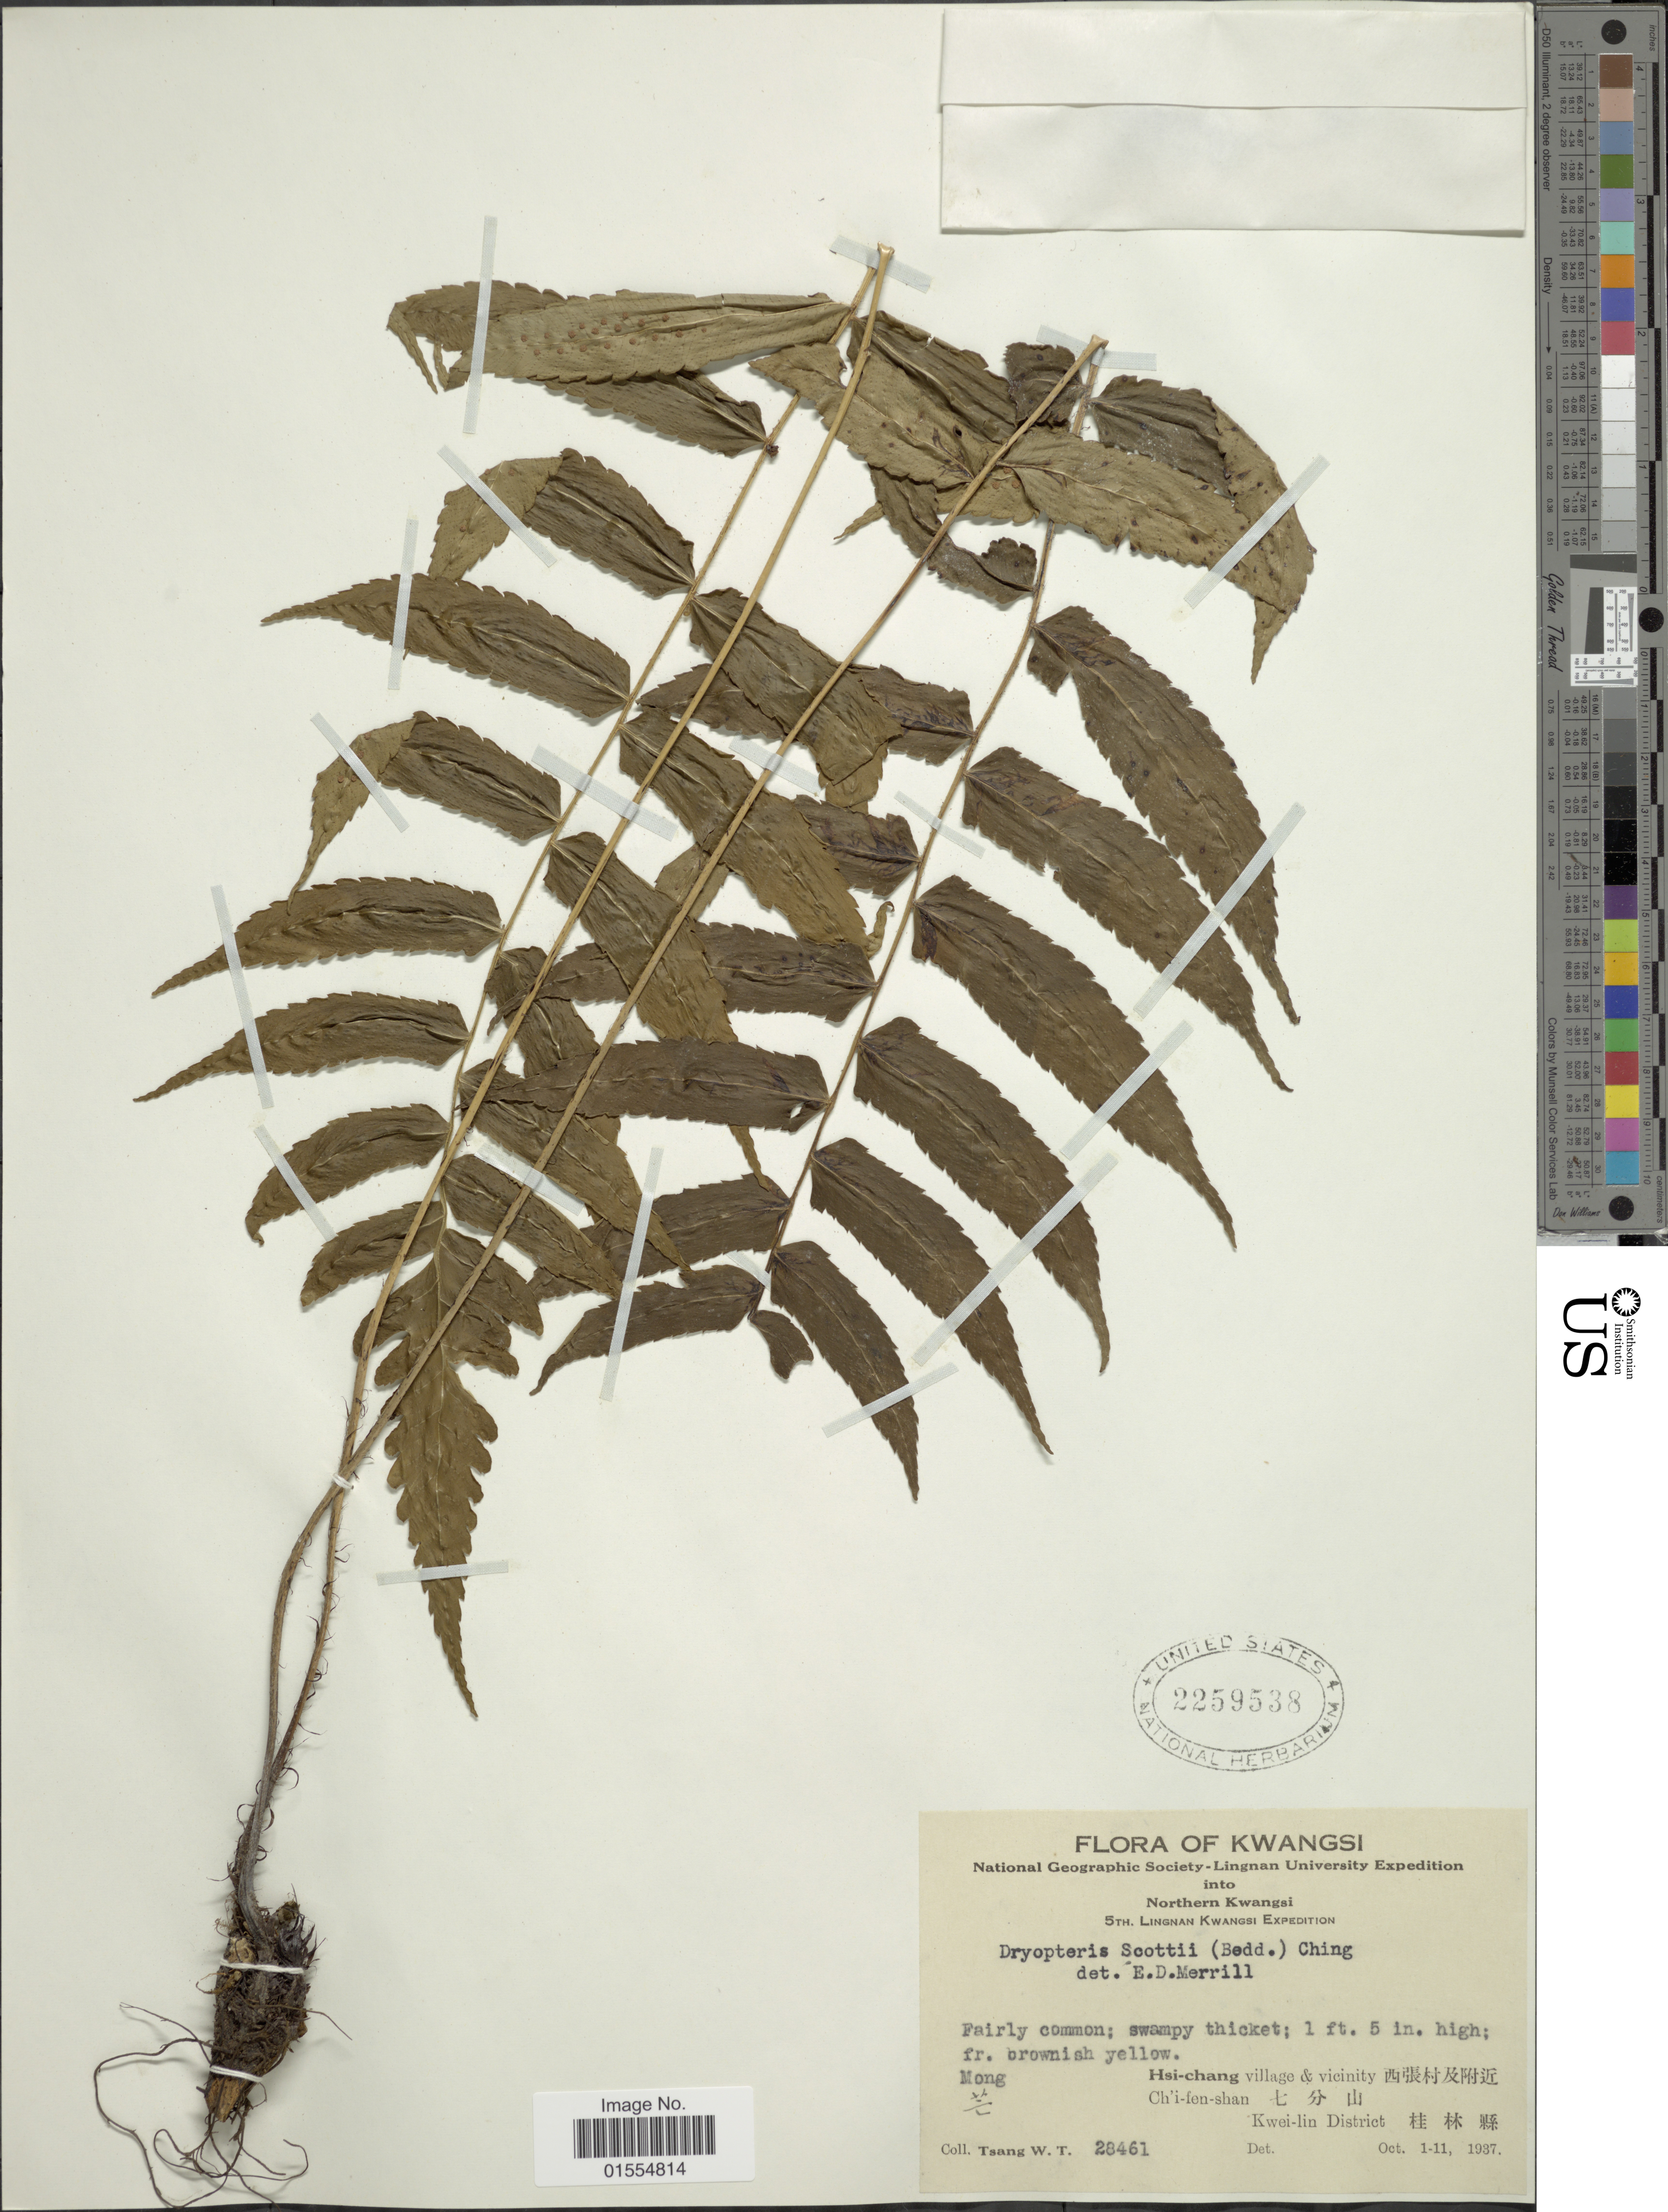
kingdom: Plantae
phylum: Tracheophyta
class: Polypodiopsida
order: Polypodiales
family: Dryopteridaceae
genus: Dryopteris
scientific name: Dryopteris scottii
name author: (Bedd.) Ching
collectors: W. T. Tsang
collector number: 28461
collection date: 1937-10-01/1937-10-11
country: China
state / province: Guangxi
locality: Kwangsi, Northern Kwangsi, Hisi-chang village & vicinity, Chí-fen-shan, Kwei-lin District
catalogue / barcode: US 2259538